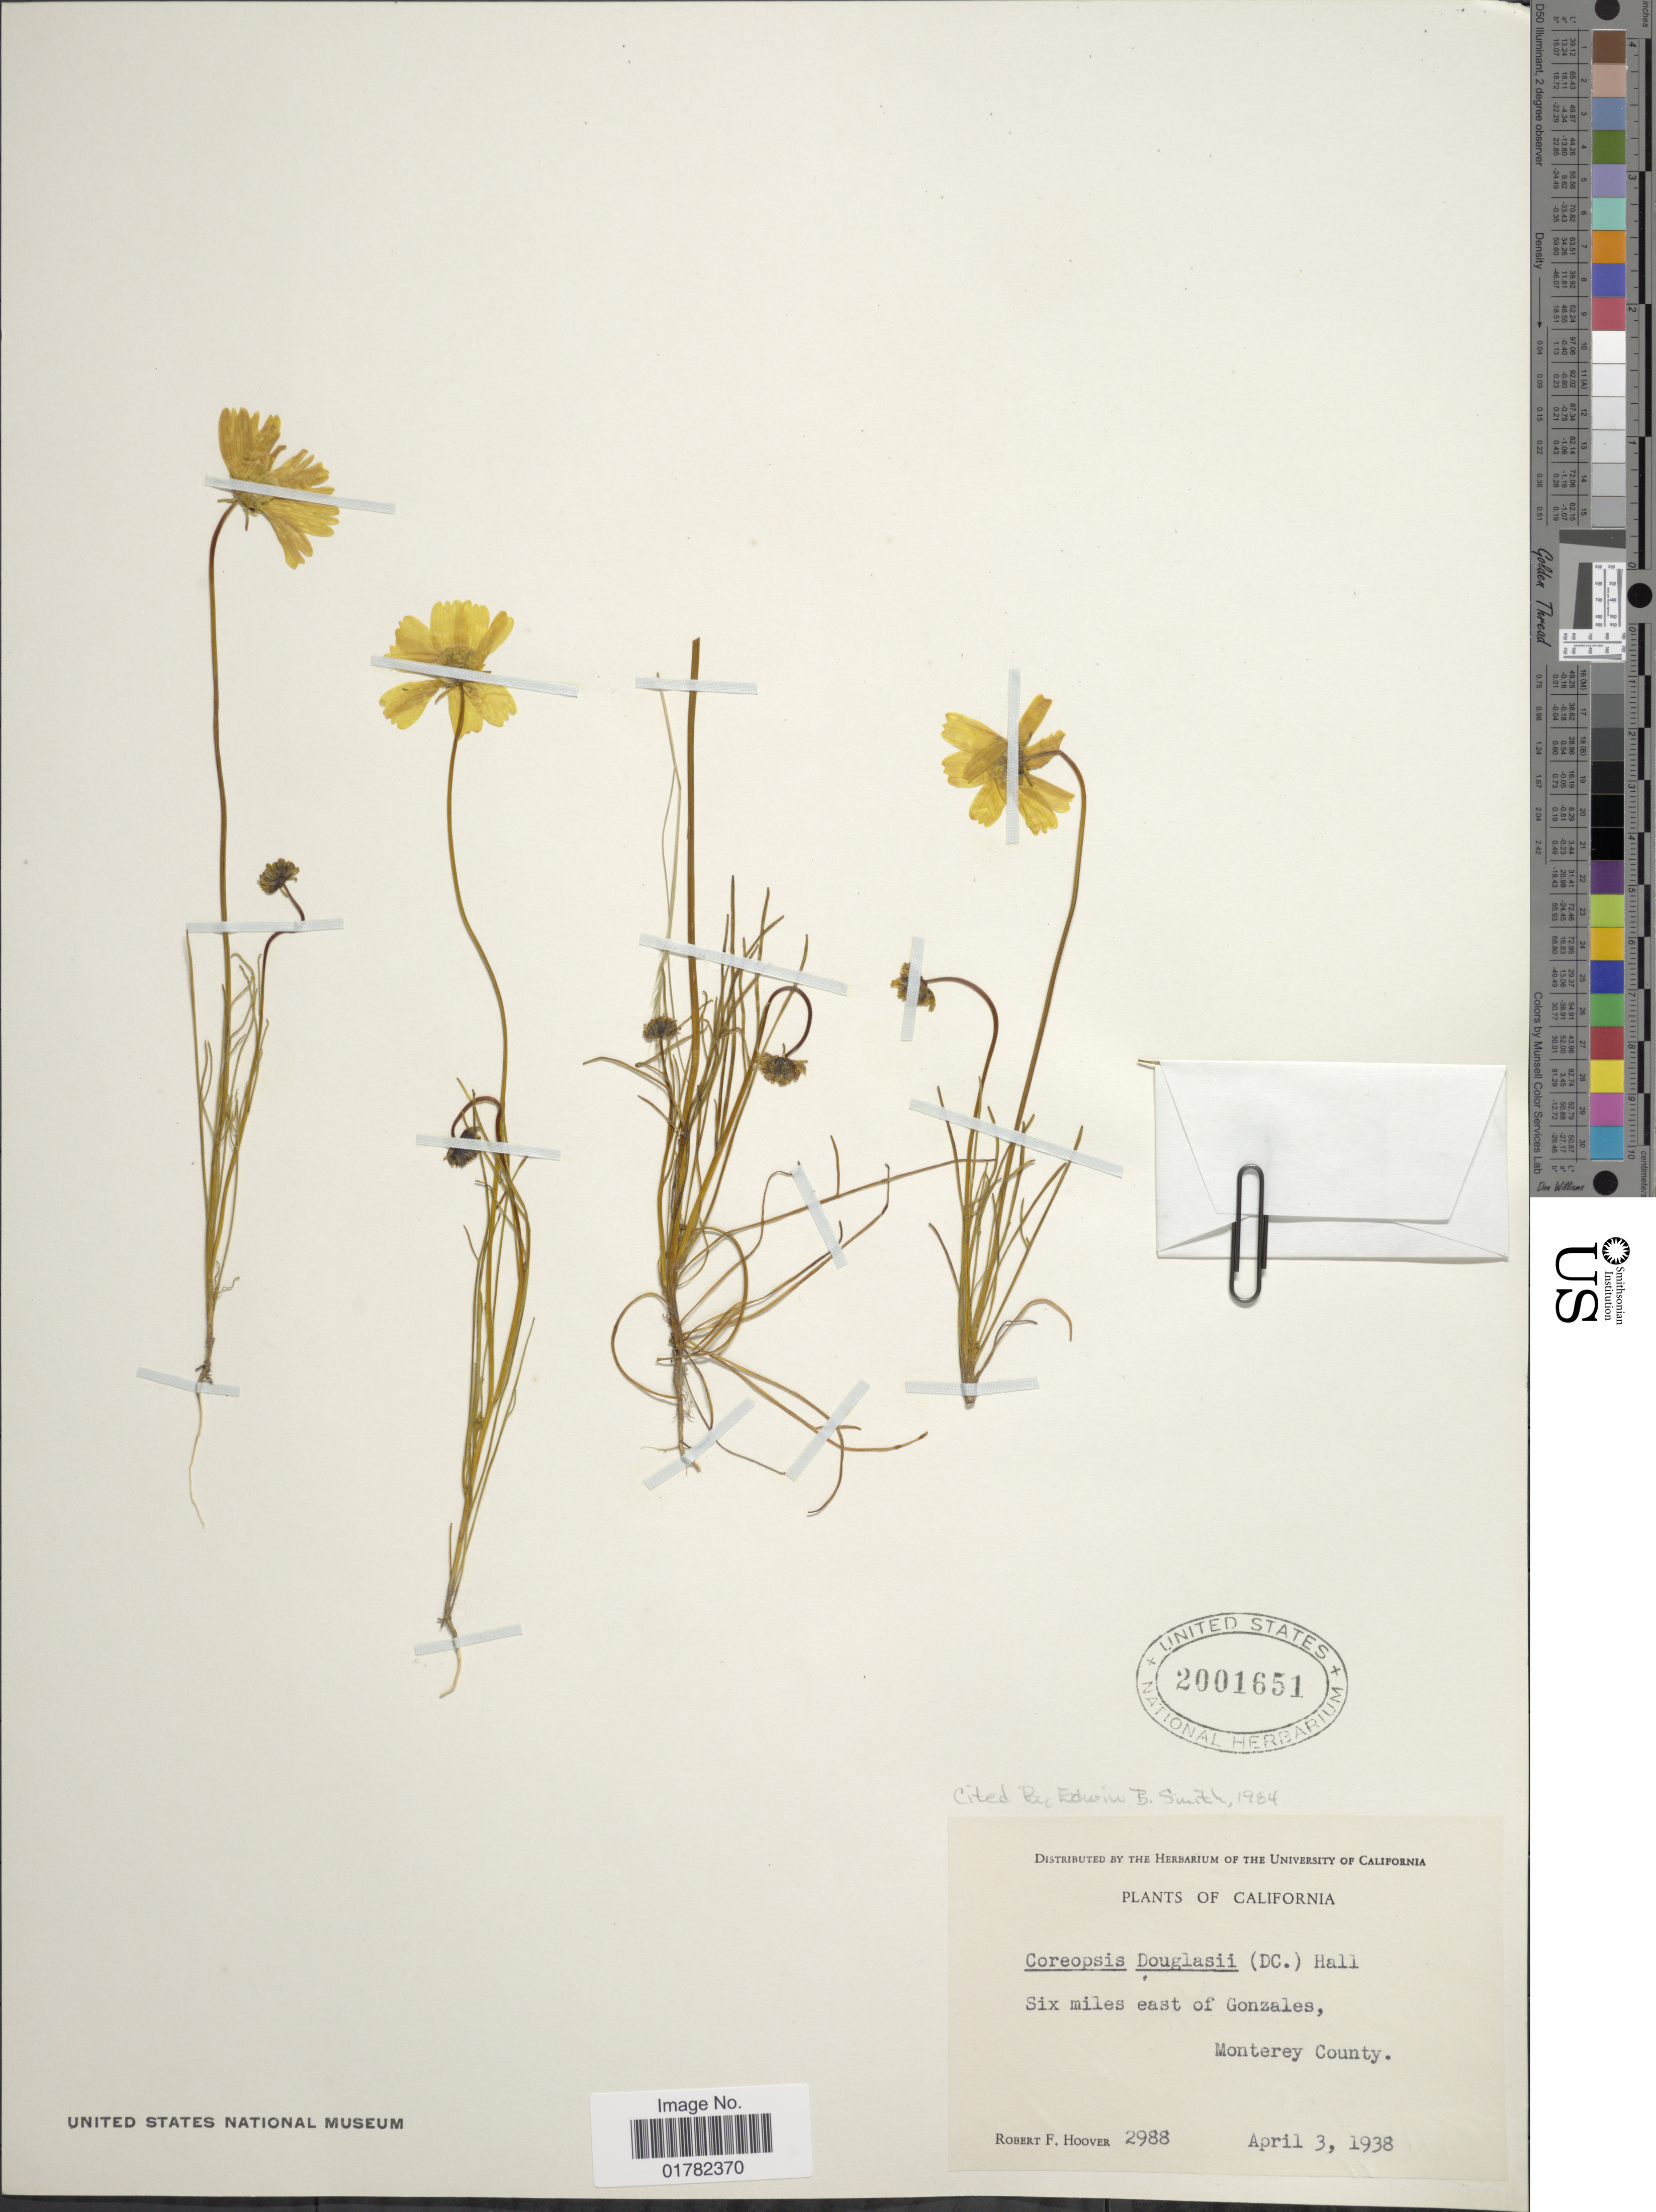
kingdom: Plantae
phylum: Tracheophyta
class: Magnoliopsida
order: Asterales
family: Asteraceae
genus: Coreopsis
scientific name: Coreopsis douglasii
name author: (DC.) H.M. Hall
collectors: R. F. Hoover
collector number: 2988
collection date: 1938-04-03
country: United States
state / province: California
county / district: Monterey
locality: Six miles east of Gonzales, Monterey County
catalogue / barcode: US 2001651